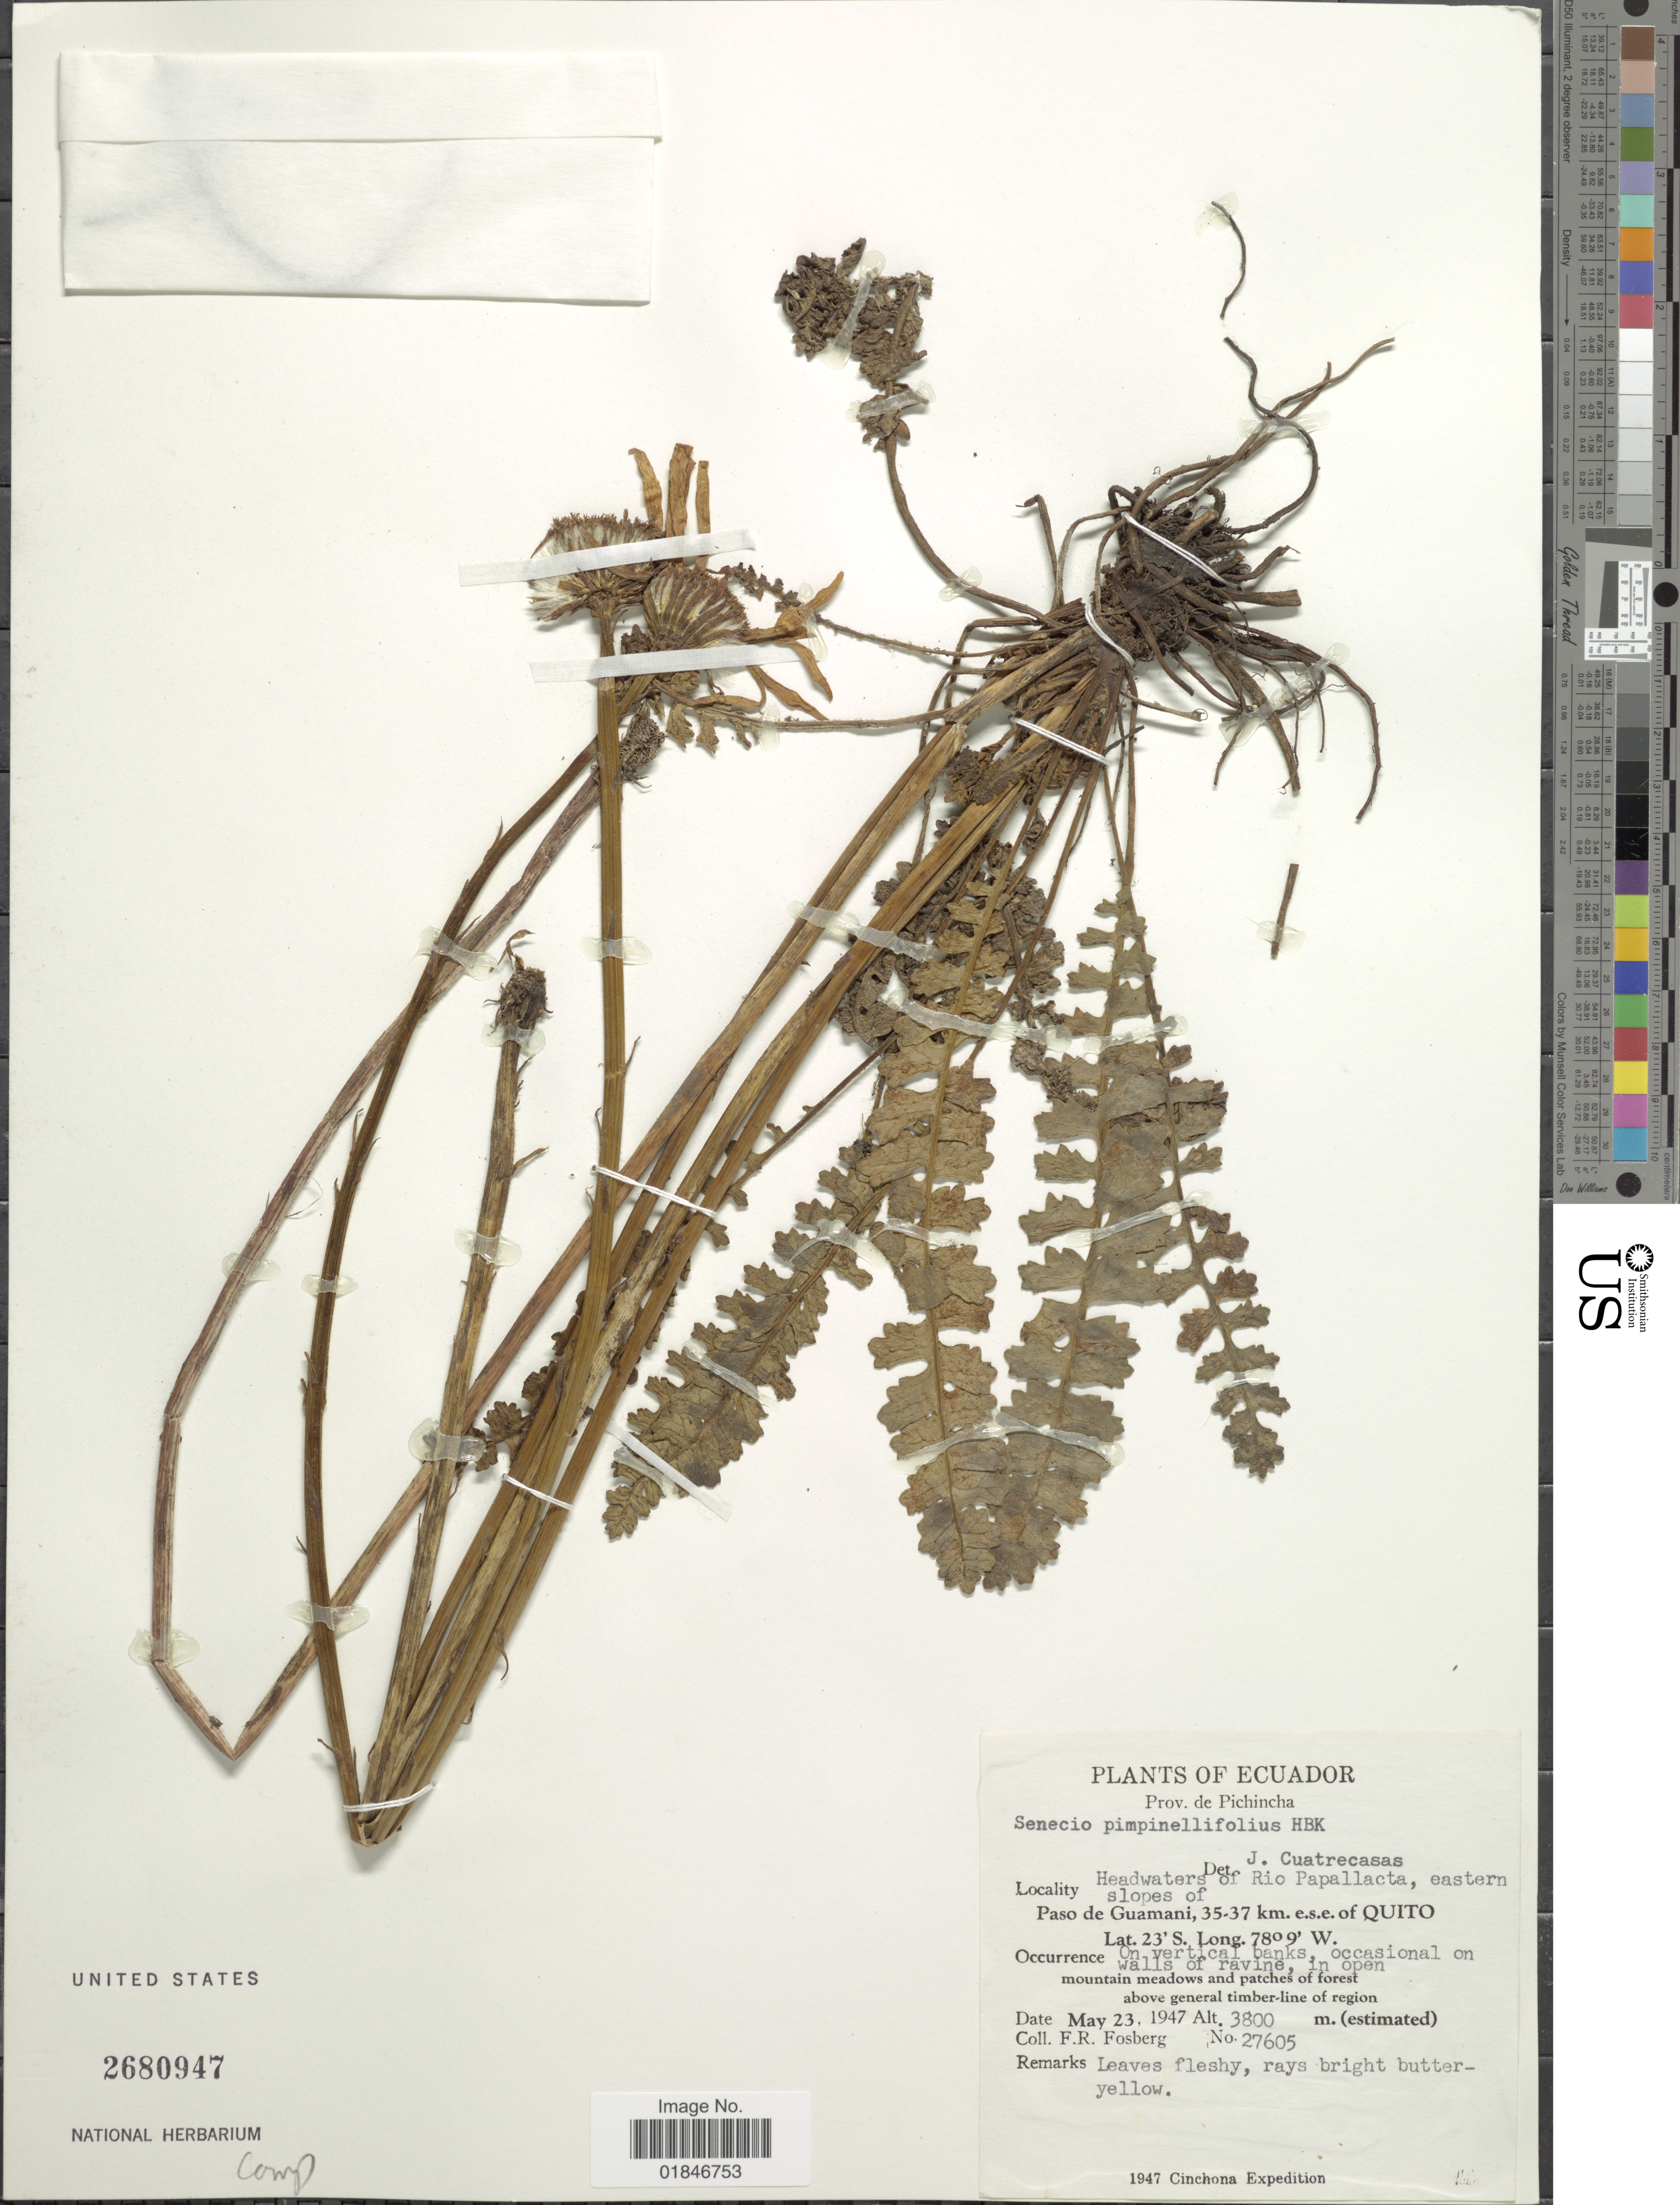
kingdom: Plantae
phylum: Tracheophyta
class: Magnoliopsida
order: Asterales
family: Asteraceae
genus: Dorobaea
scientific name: Dorobaea pimpinellifolia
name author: (Kunth) B. Nord.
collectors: F. R. Fosberg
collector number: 27605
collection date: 1947-05-23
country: Ecuador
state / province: Pichincha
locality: Prov. de Pichincha. Headwaters of Rio Papallacta, eastern slopes of Paso de Guamani. 35-37 km e.s.e. of Quito.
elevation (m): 3800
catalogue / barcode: US 2680947